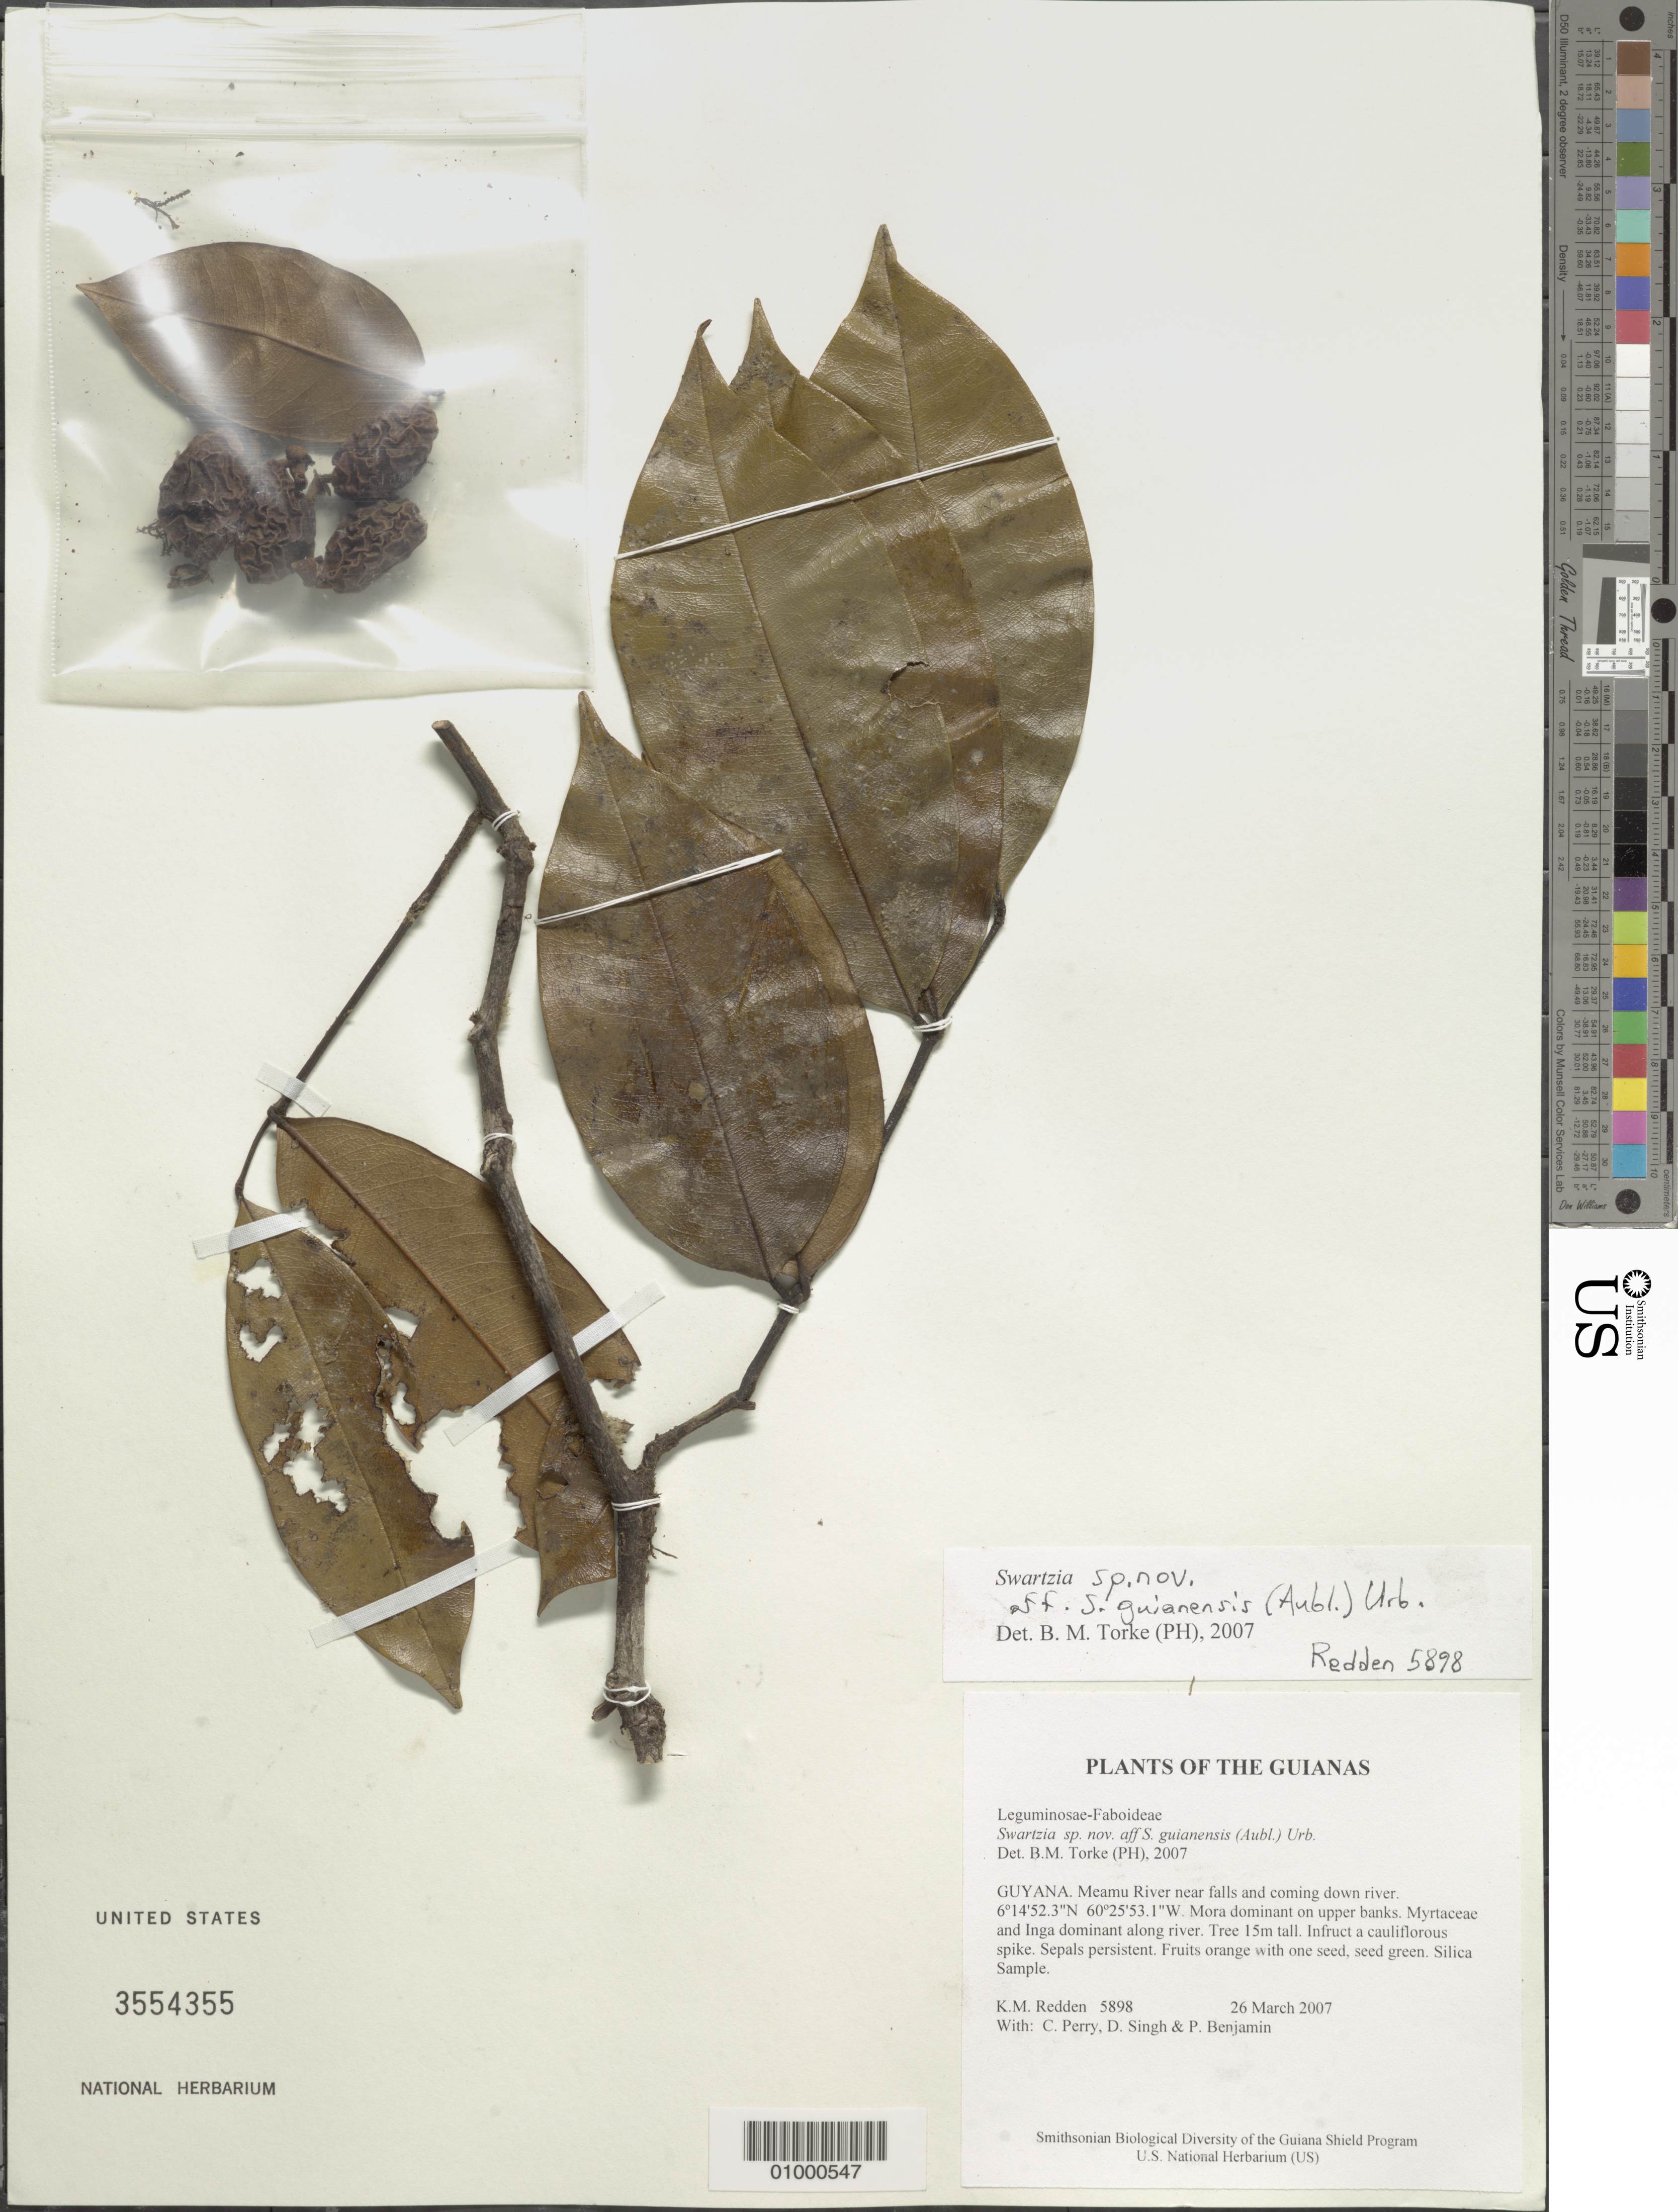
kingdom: Plantae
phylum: Tracheophyta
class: Magnoliopsida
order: Fabales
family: Fabaceae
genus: Swartzia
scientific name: Swartzia sp. nov. aff. guianensis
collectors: K. M. Redden, C. Perry, D. Singh & P. Benjamin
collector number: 5898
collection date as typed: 26 March 2007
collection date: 2007-03-26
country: Guyana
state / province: Cuyuni-Mazaruni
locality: Meamu River near falls and coming down river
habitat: Mora dominant on upper banks. Myrtaceae and Inga dominant along river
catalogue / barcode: US 3554355